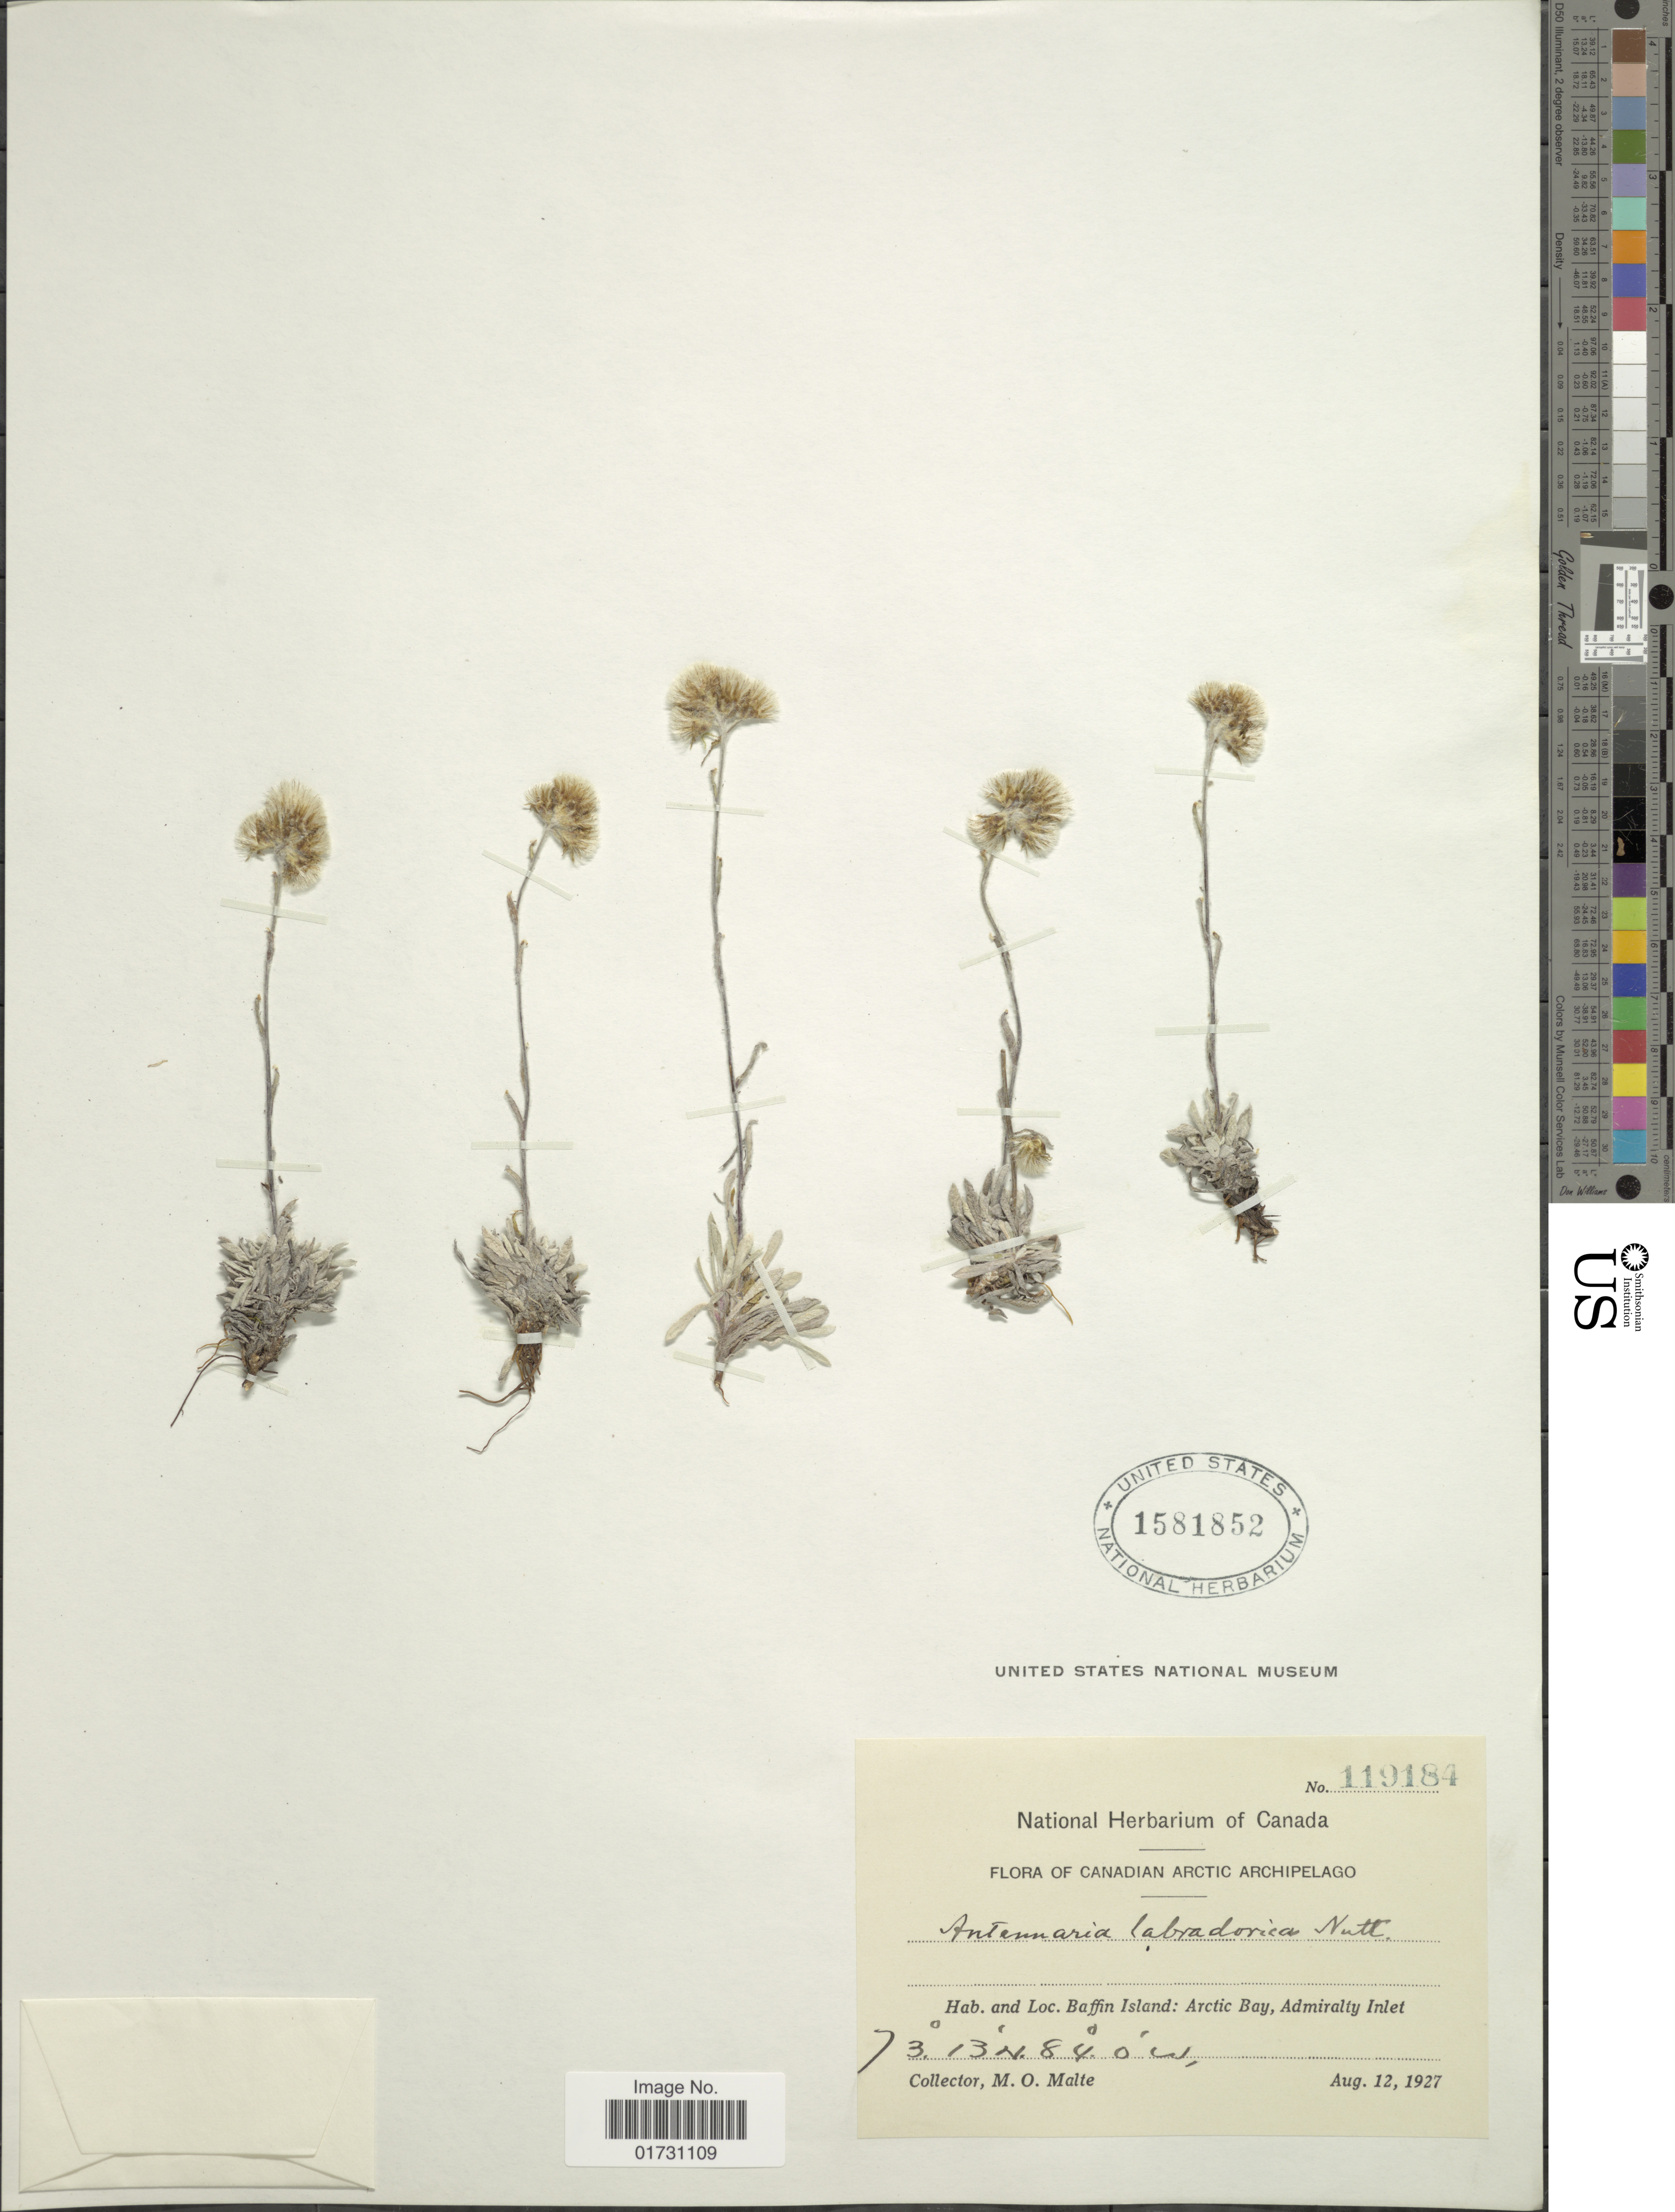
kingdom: Plantae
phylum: Tracheophyta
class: Magnoliopsida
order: Asterales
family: Asteraceae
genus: Antennaria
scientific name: Antennaria labradorica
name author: Nutt.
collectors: M. O. Malte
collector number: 119184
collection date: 1927-08-12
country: Canada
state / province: Nunavut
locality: Canadian Arctic Archipelago, Baffin Island: Arctic Bay, Admiralty Inlet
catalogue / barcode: US 1581852